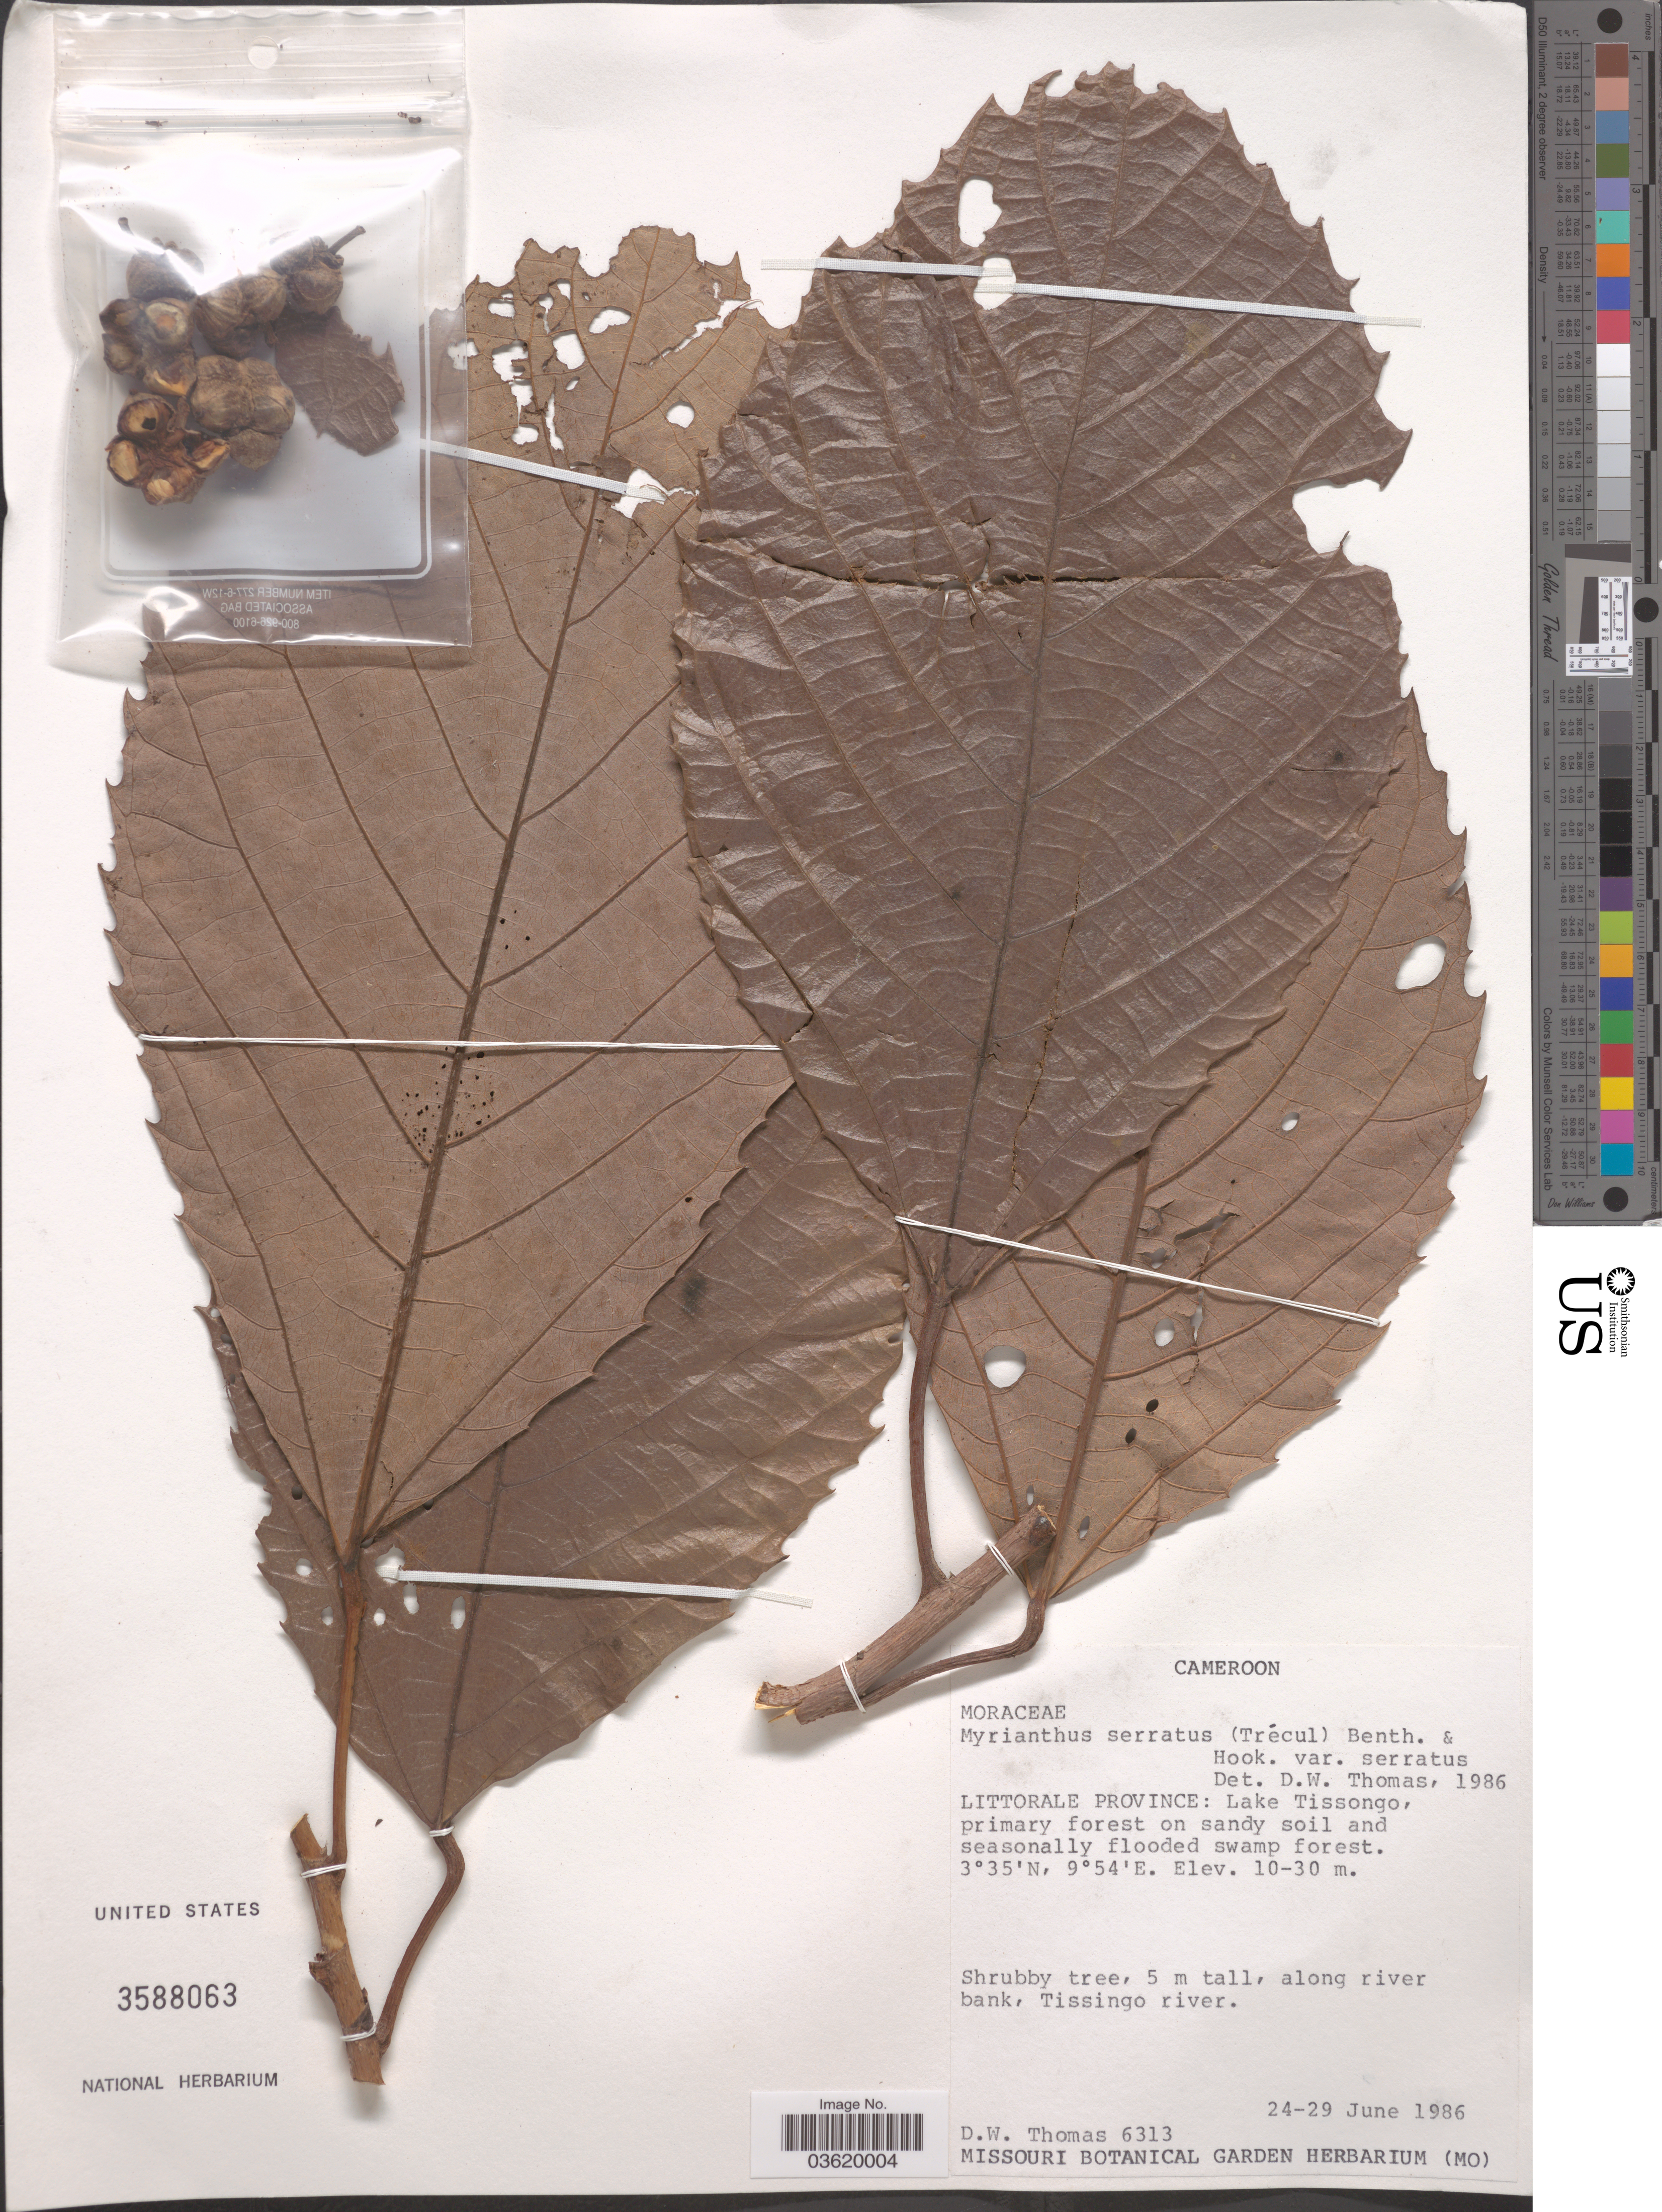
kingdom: Plantae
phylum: Tracheophyta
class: Magnoliopsida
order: Rosales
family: Urticaceae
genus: Myrianthus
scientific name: Myrianthus serratus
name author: (Trécul) Benth. & Hook. f.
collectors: D. W. Thomas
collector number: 6313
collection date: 1986-06-24/1986-06-29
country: Cameroon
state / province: Littoral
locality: Littorale Province: Lake Tissongo.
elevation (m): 10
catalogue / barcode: US 3588063